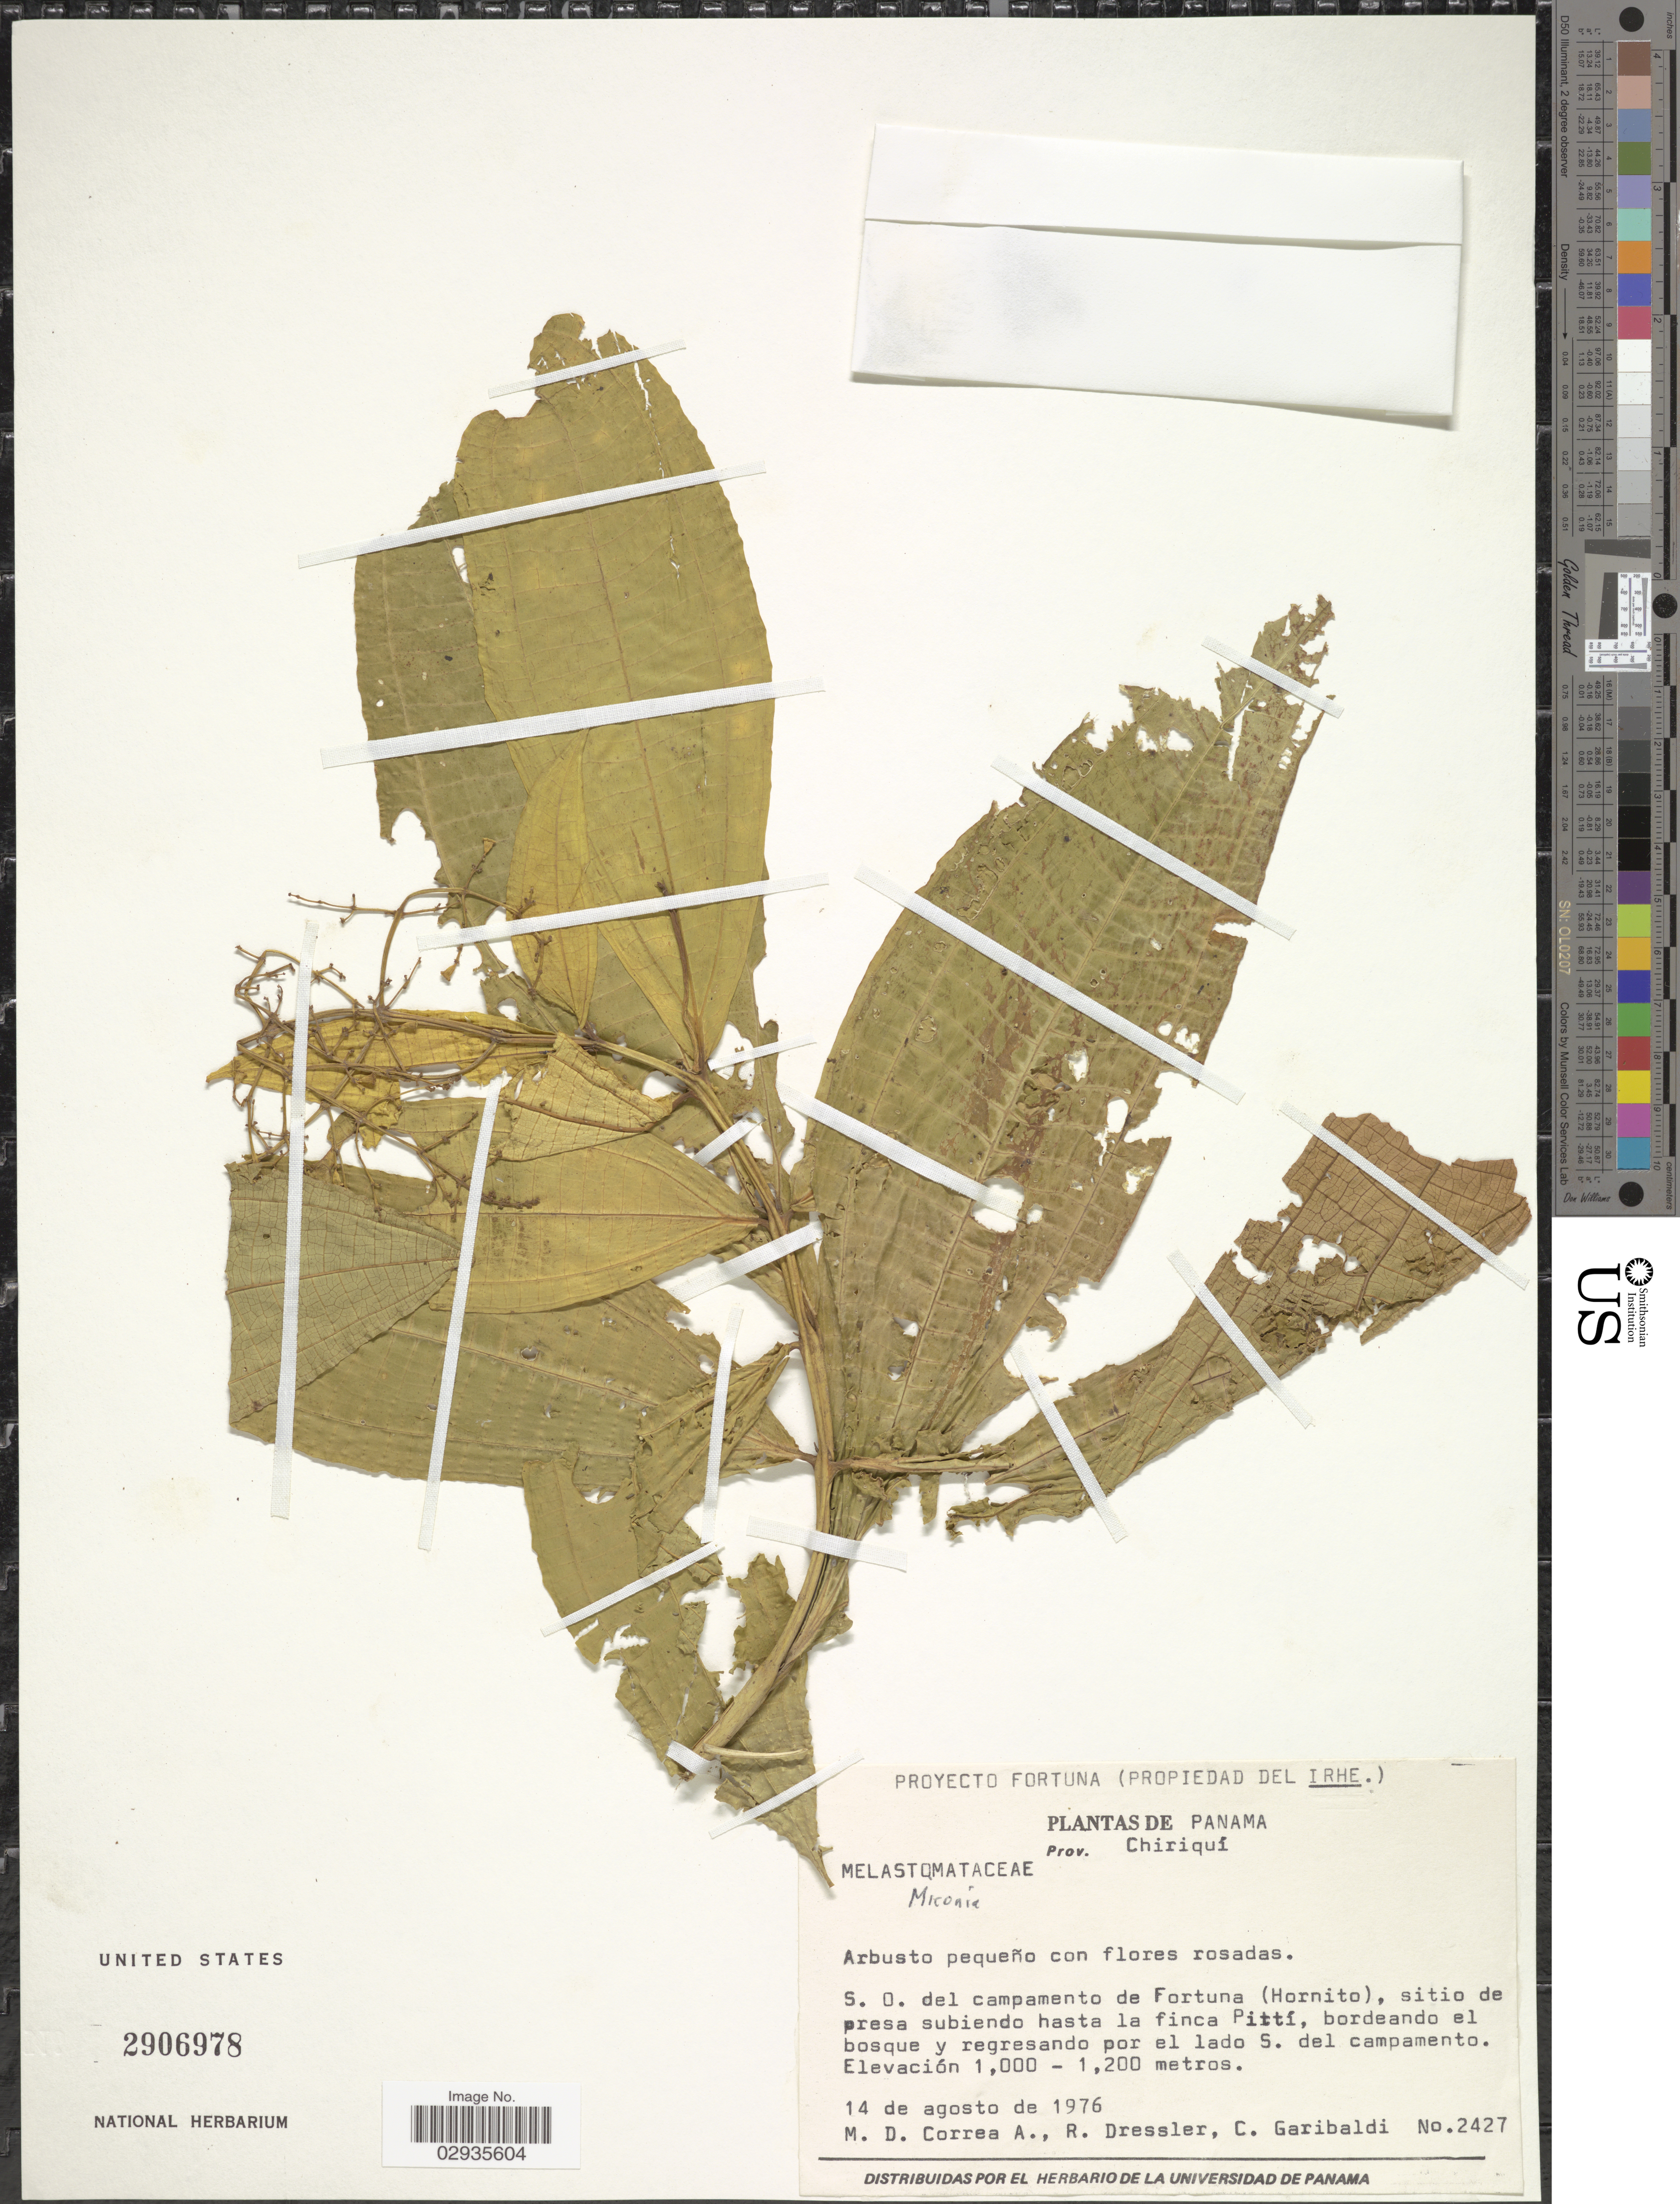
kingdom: Plantae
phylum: Tracheophyta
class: Magnoliopsida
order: Myrtales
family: Melastomataceae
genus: Miconia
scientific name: Miconia sp.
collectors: M. D. Corrêa-A., R. Dressler & C. Garibaldi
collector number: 2427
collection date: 1976-08-14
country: Panama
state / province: Chiriqui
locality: S. O. del campamento de Fortuna (Hornito), sitio de presa subiendo hasta la finca Pittí, bordeando el bosque y regresando por el lado S. del campamento.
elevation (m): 1000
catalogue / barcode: US 2906978